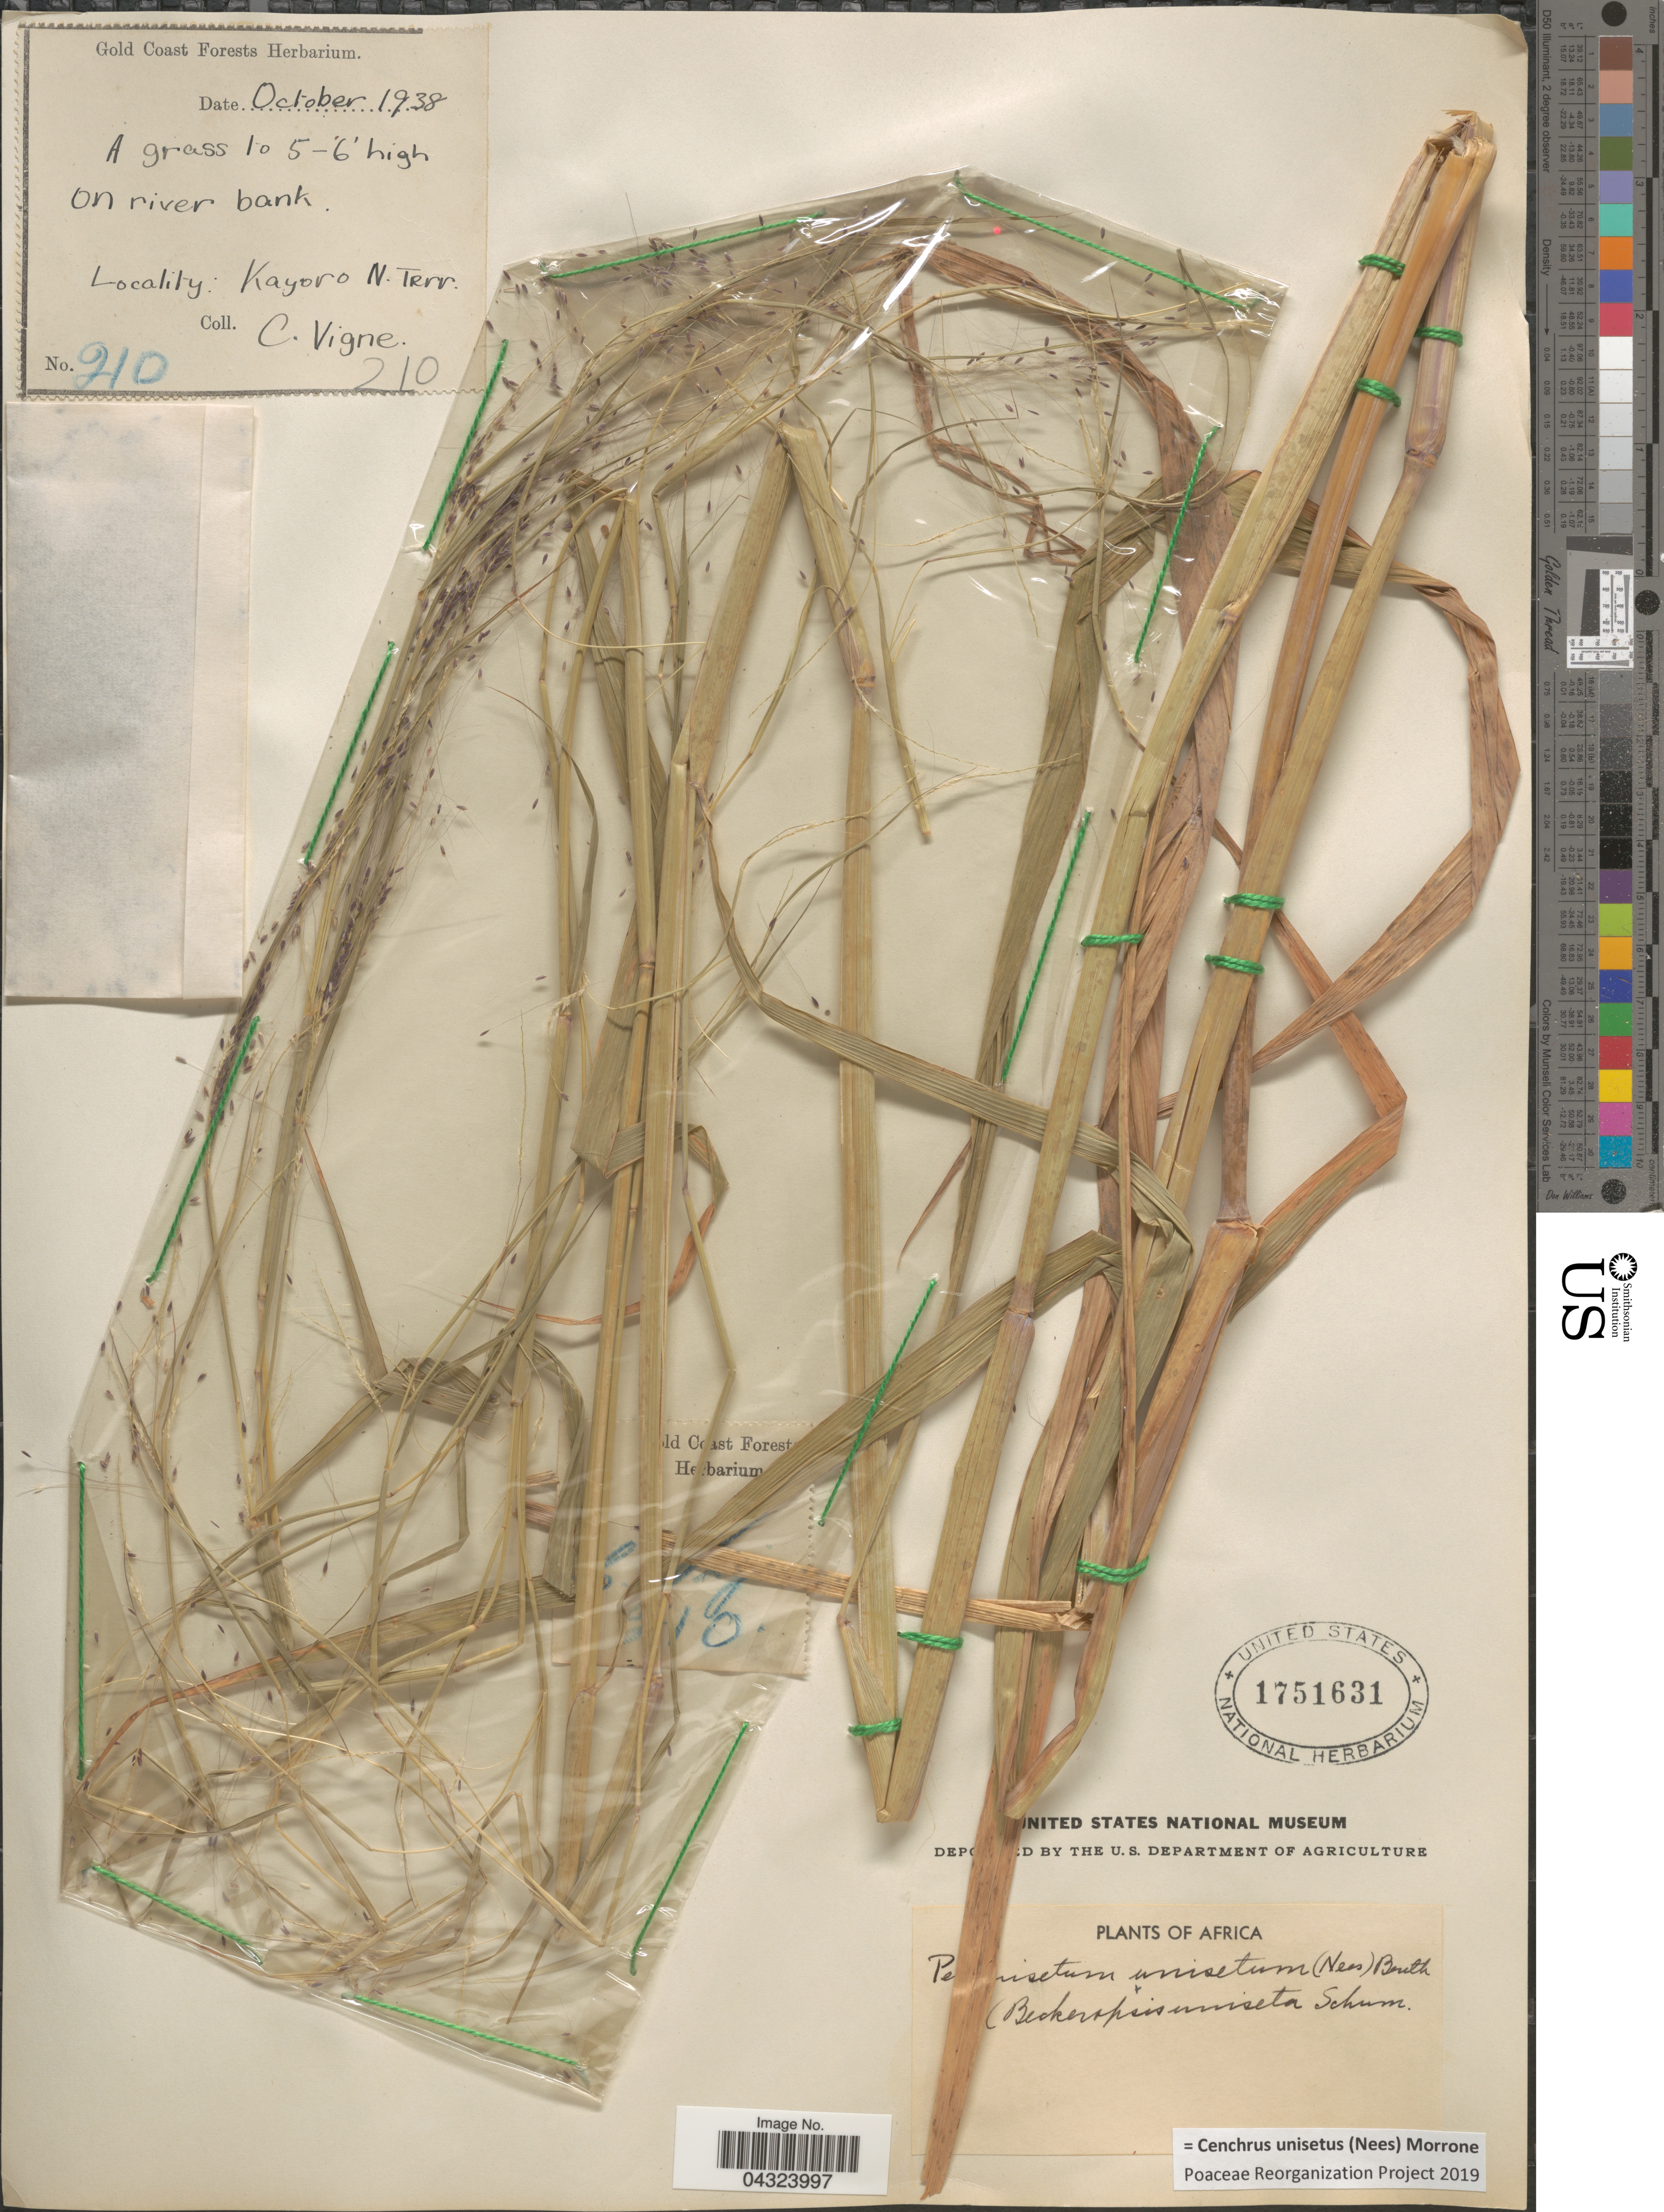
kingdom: Plantae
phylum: Tracheophyta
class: Liliopsida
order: Poales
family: Poaceae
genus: Cenchrus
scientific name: Cenchrus unisetus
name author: (Nees) Morrone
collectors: C. Vigne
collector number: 210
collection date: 1938-10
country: Ghana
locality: Gold Coast. Kayoro N. Terr.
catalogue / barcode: US 1751631